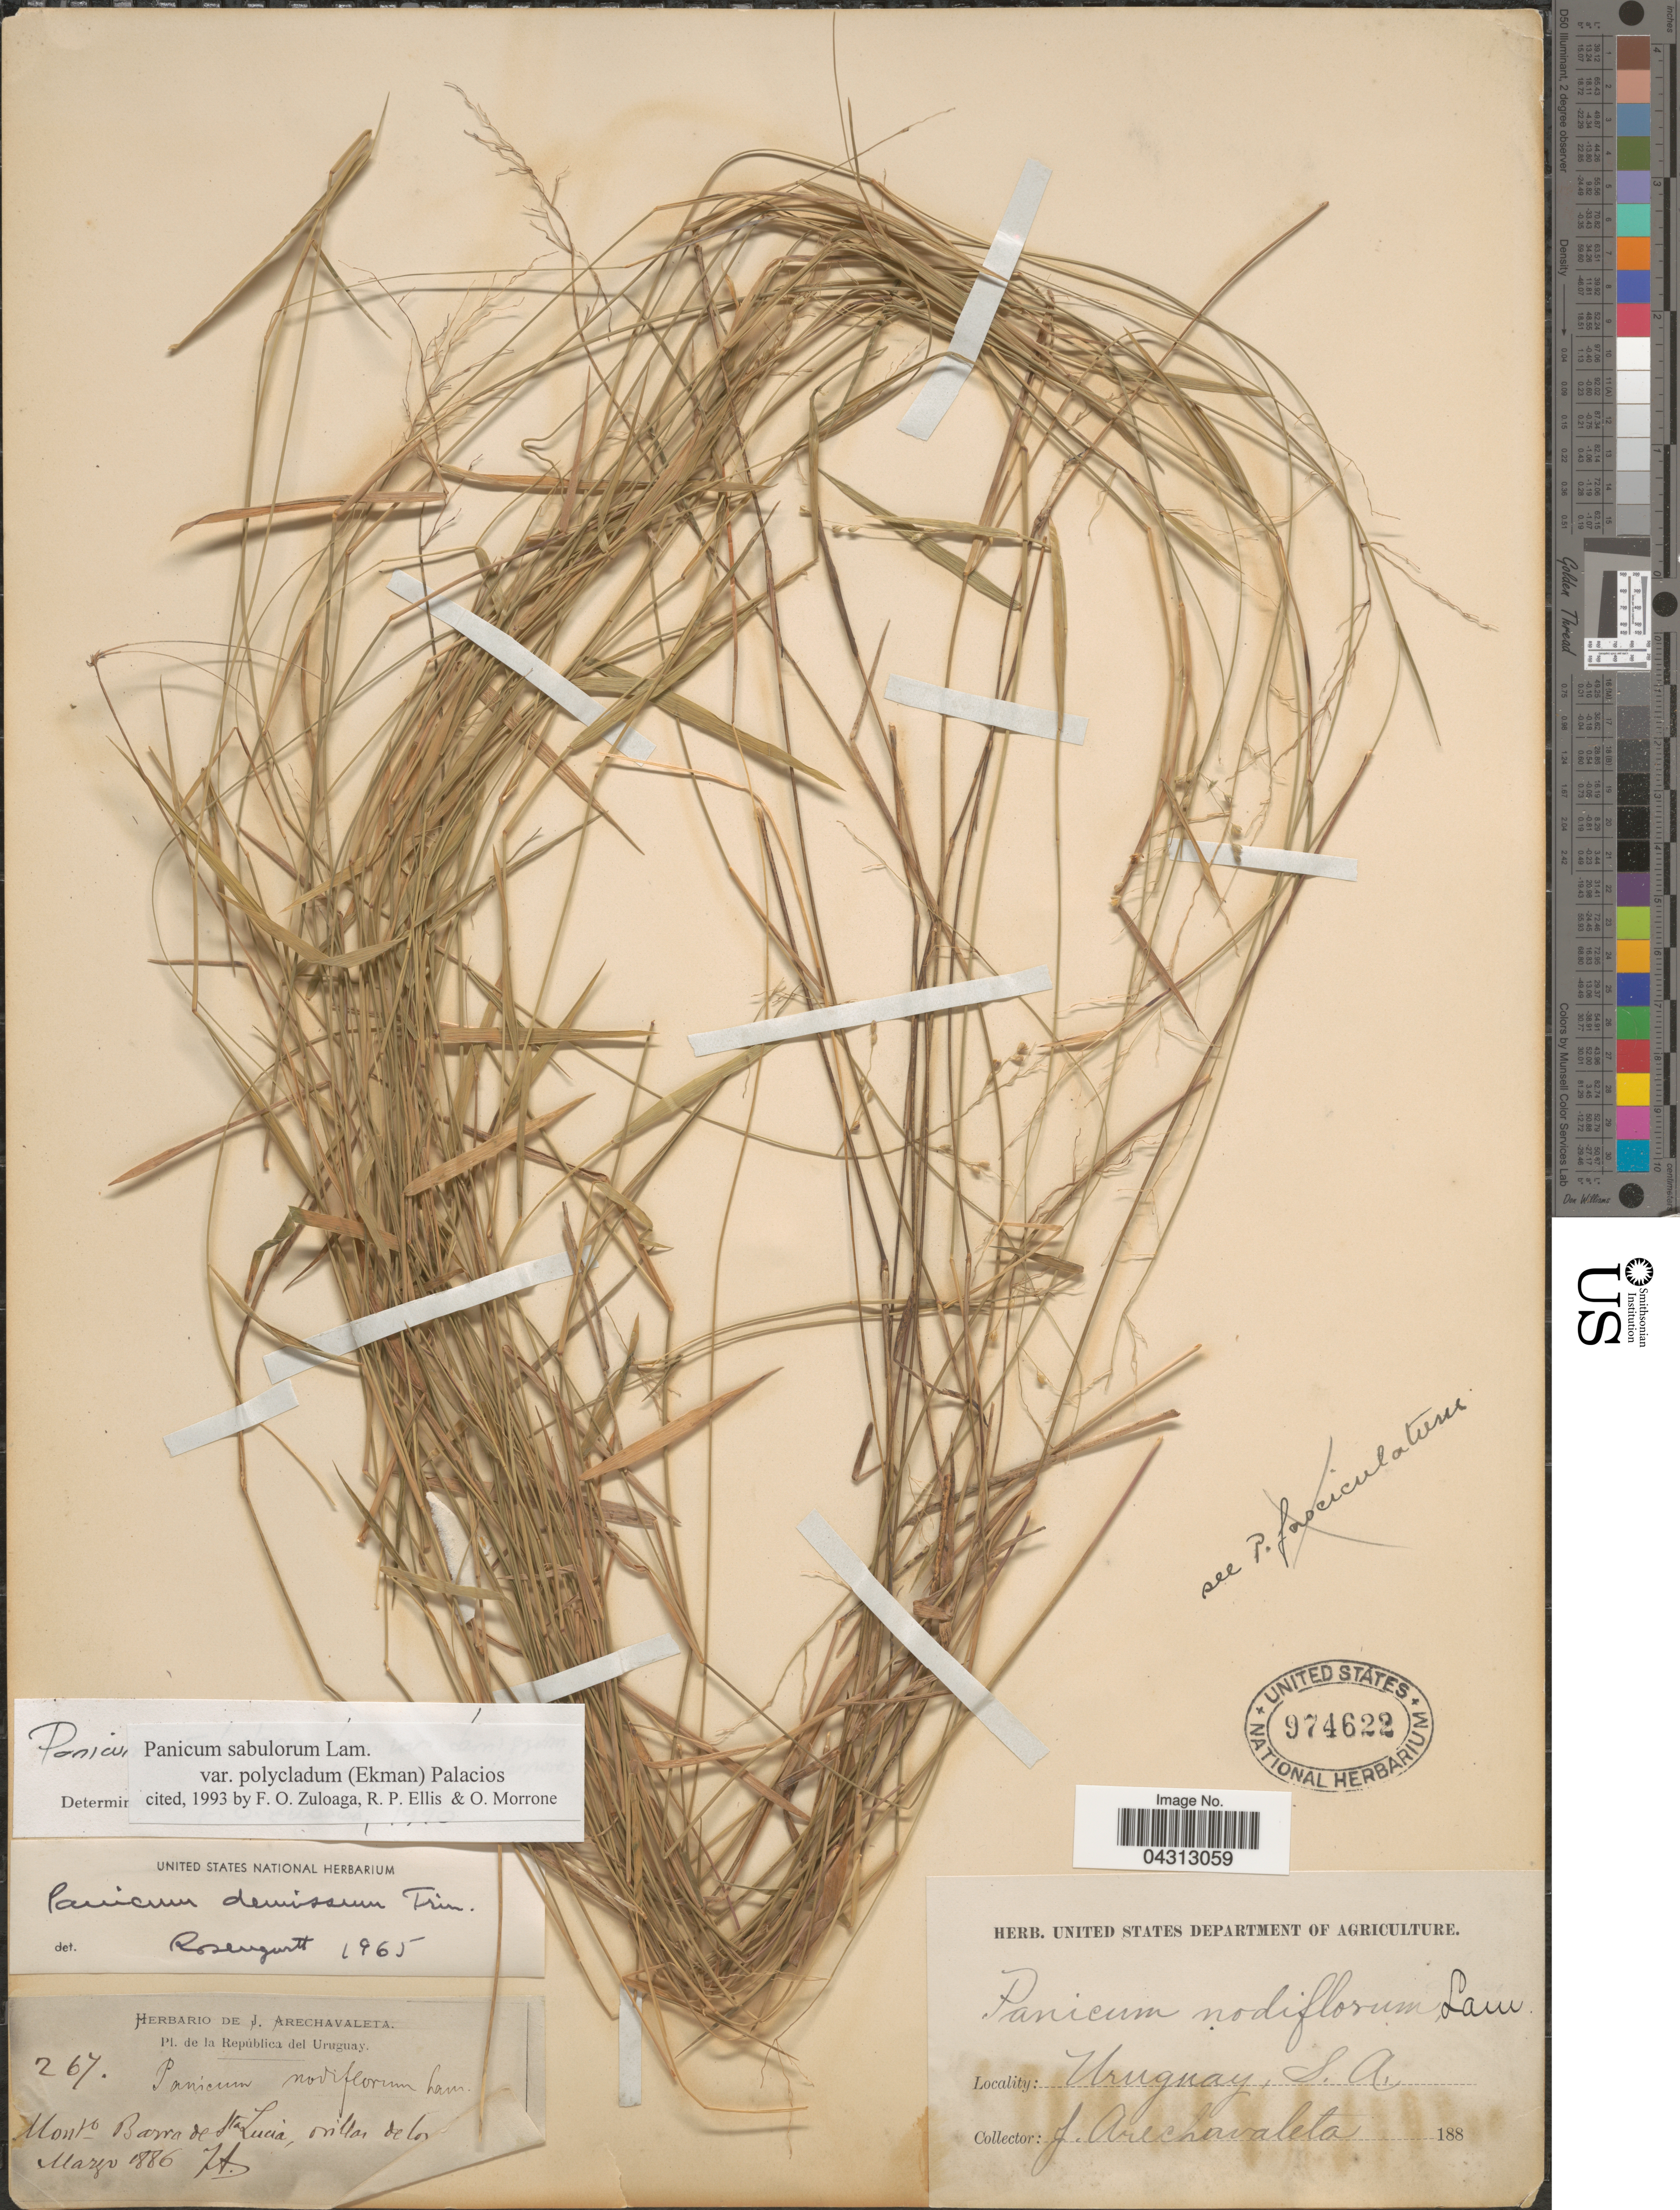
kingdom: Plantae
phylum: Tracheophyta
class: Liliopsida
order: Poales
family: Poaceae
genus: Dichanthelium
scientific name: Dichanthelium sabulorum var. polycladum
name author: (Ekman) Zuloaga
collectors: J. Arechavaleta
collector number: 267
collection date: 1886-03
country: Uruguay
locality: República del Uruguay. Monte Barra de Sta. Lucia.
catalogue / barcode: US 974622